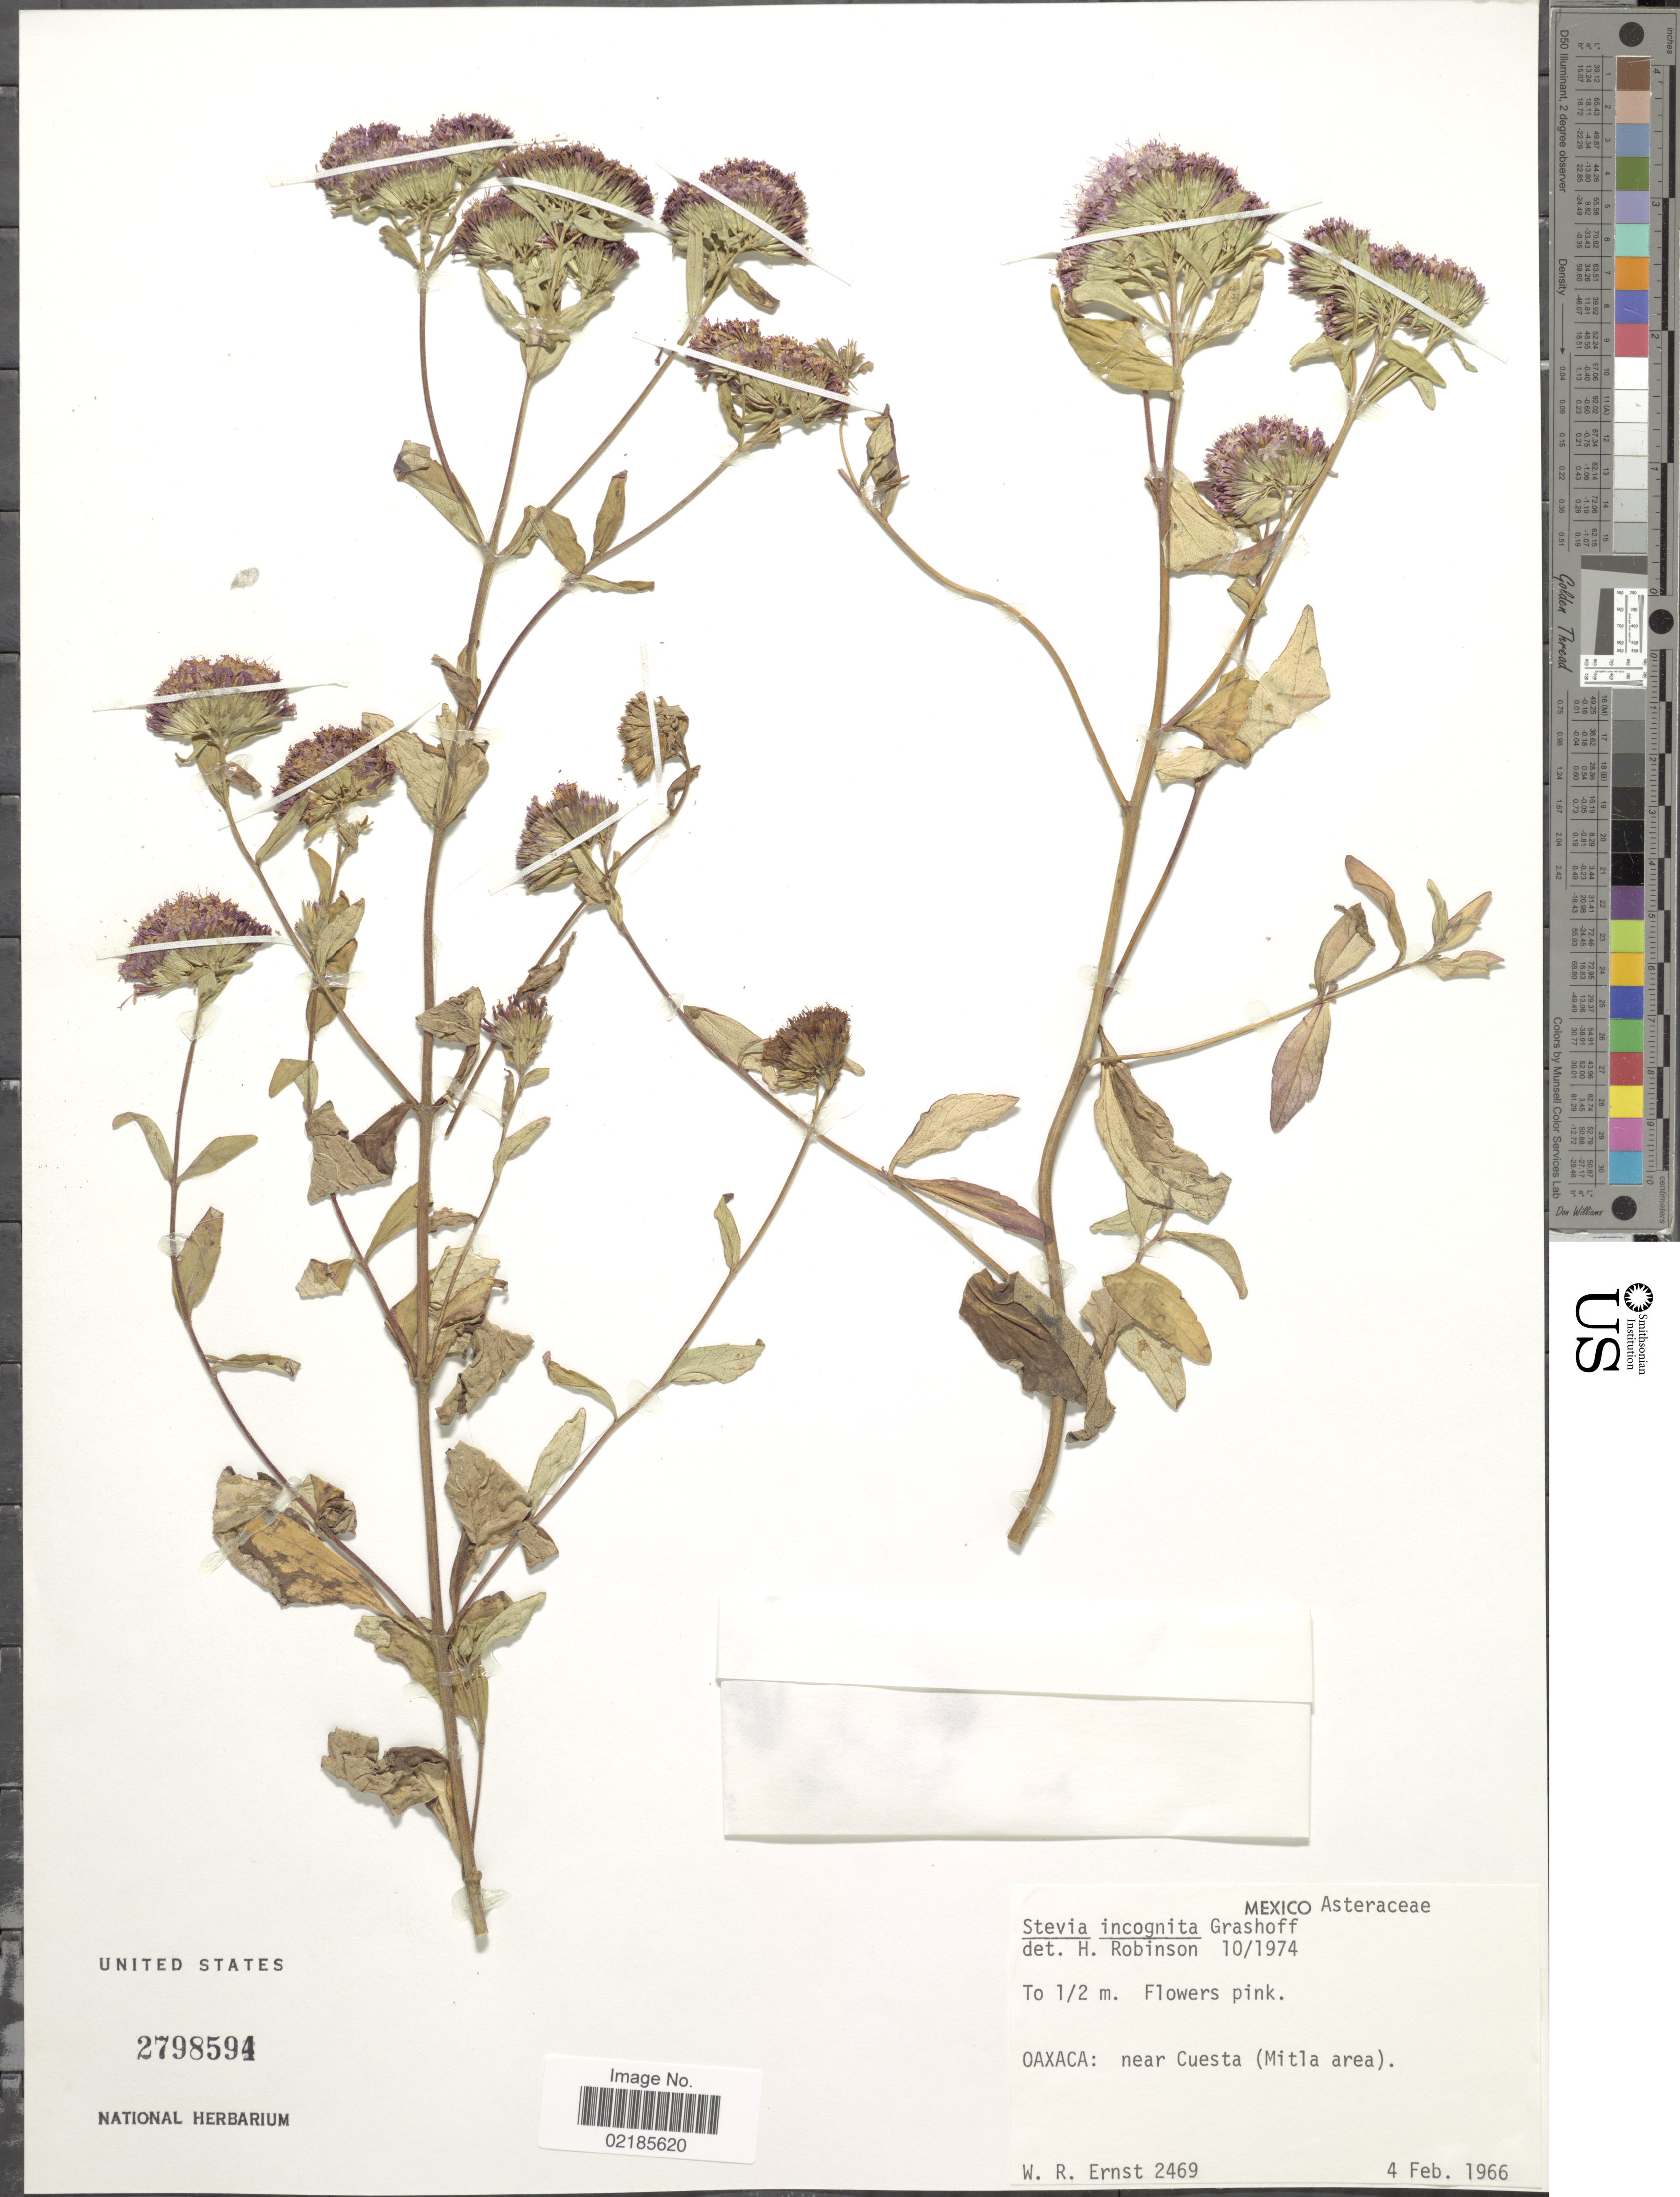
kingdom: Plantae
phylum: Tracheophyta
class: Magnoliopsida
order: Asterales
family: Asteraceae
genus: Stevia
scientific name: Stevia incognita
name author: Grashoff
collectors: W. R. Ernst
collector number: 2469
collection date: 1966-02-04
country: Mexico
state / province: Oaxaca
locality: Near Cuesta (Mitla area)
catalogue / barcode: US 2798594